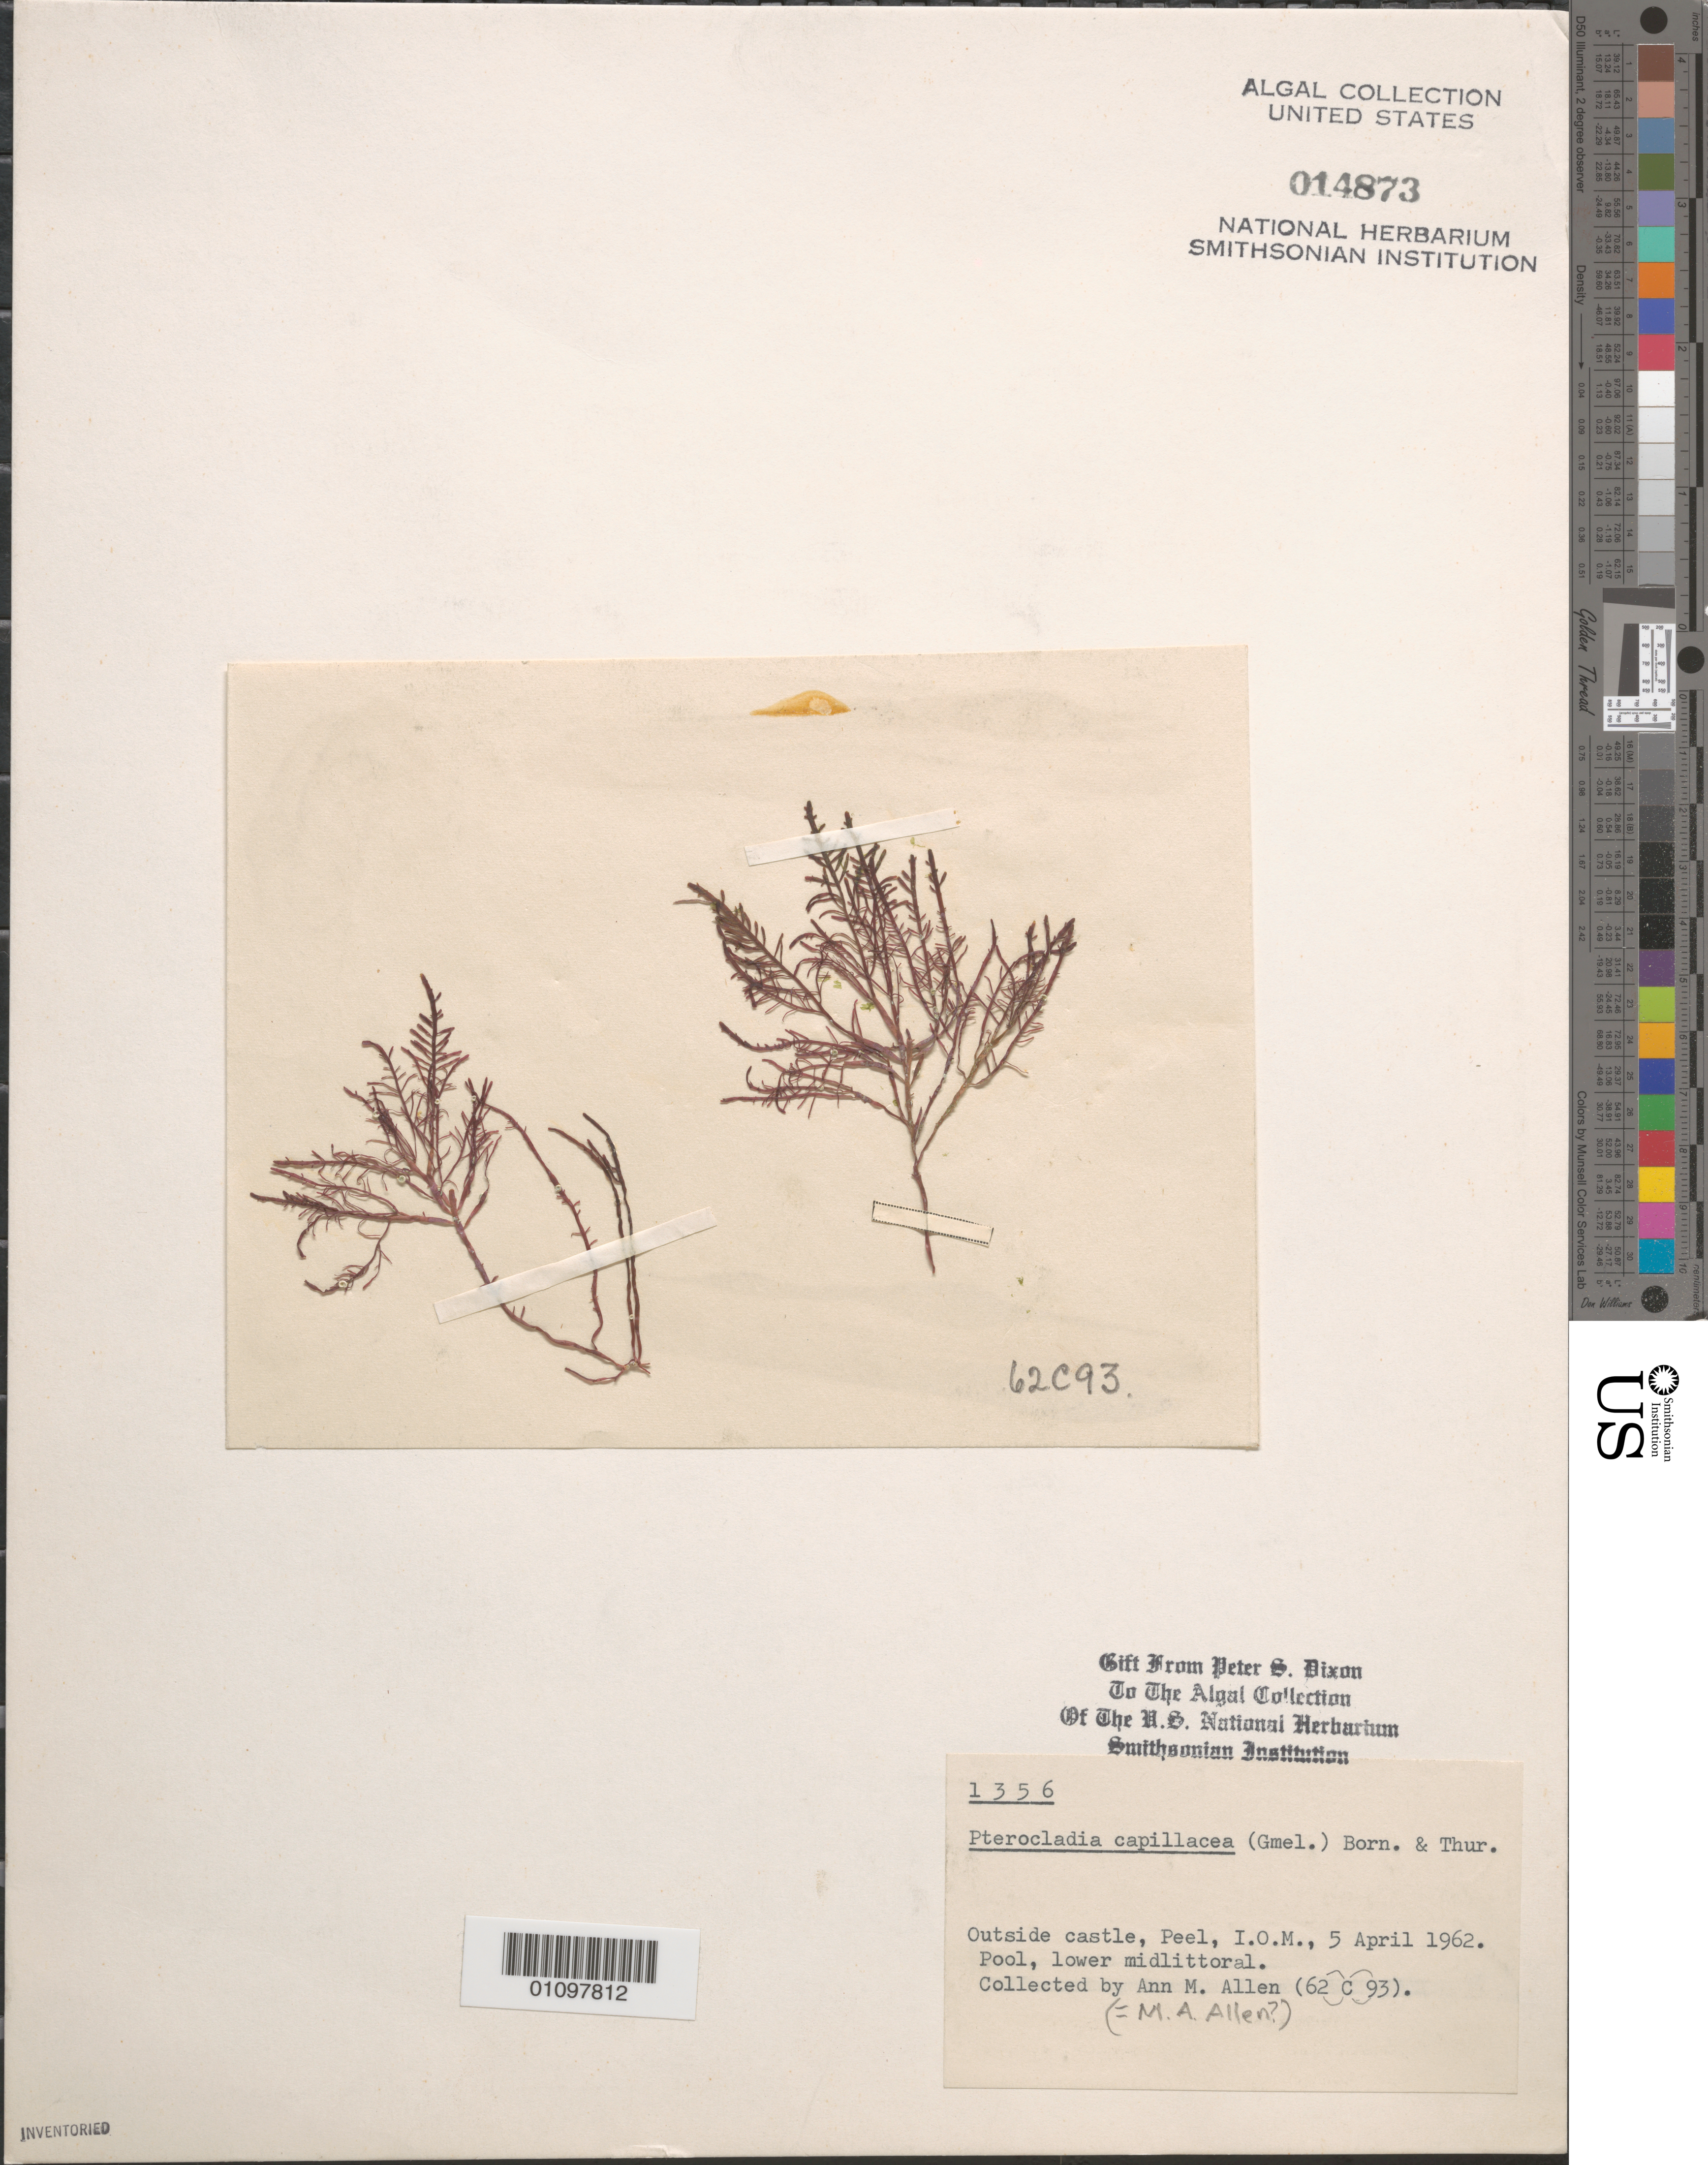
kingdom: Plantae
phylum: Rhodophyta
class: Florideophyceae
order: Gelidiales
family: Pterocladiaceae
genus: Pterocladiella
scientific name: Pterocladiella capillacea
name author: (S.G. Gmel.) Santelices & Hommers.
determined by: Algae name updating Project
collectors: M. A. Allen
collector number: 62C93 & PSD 1356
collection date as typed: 05 Apr 1962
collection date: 1962-04-05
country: United Kingdom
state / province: England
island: Isle of Man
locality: Peel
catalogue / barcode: US 14873